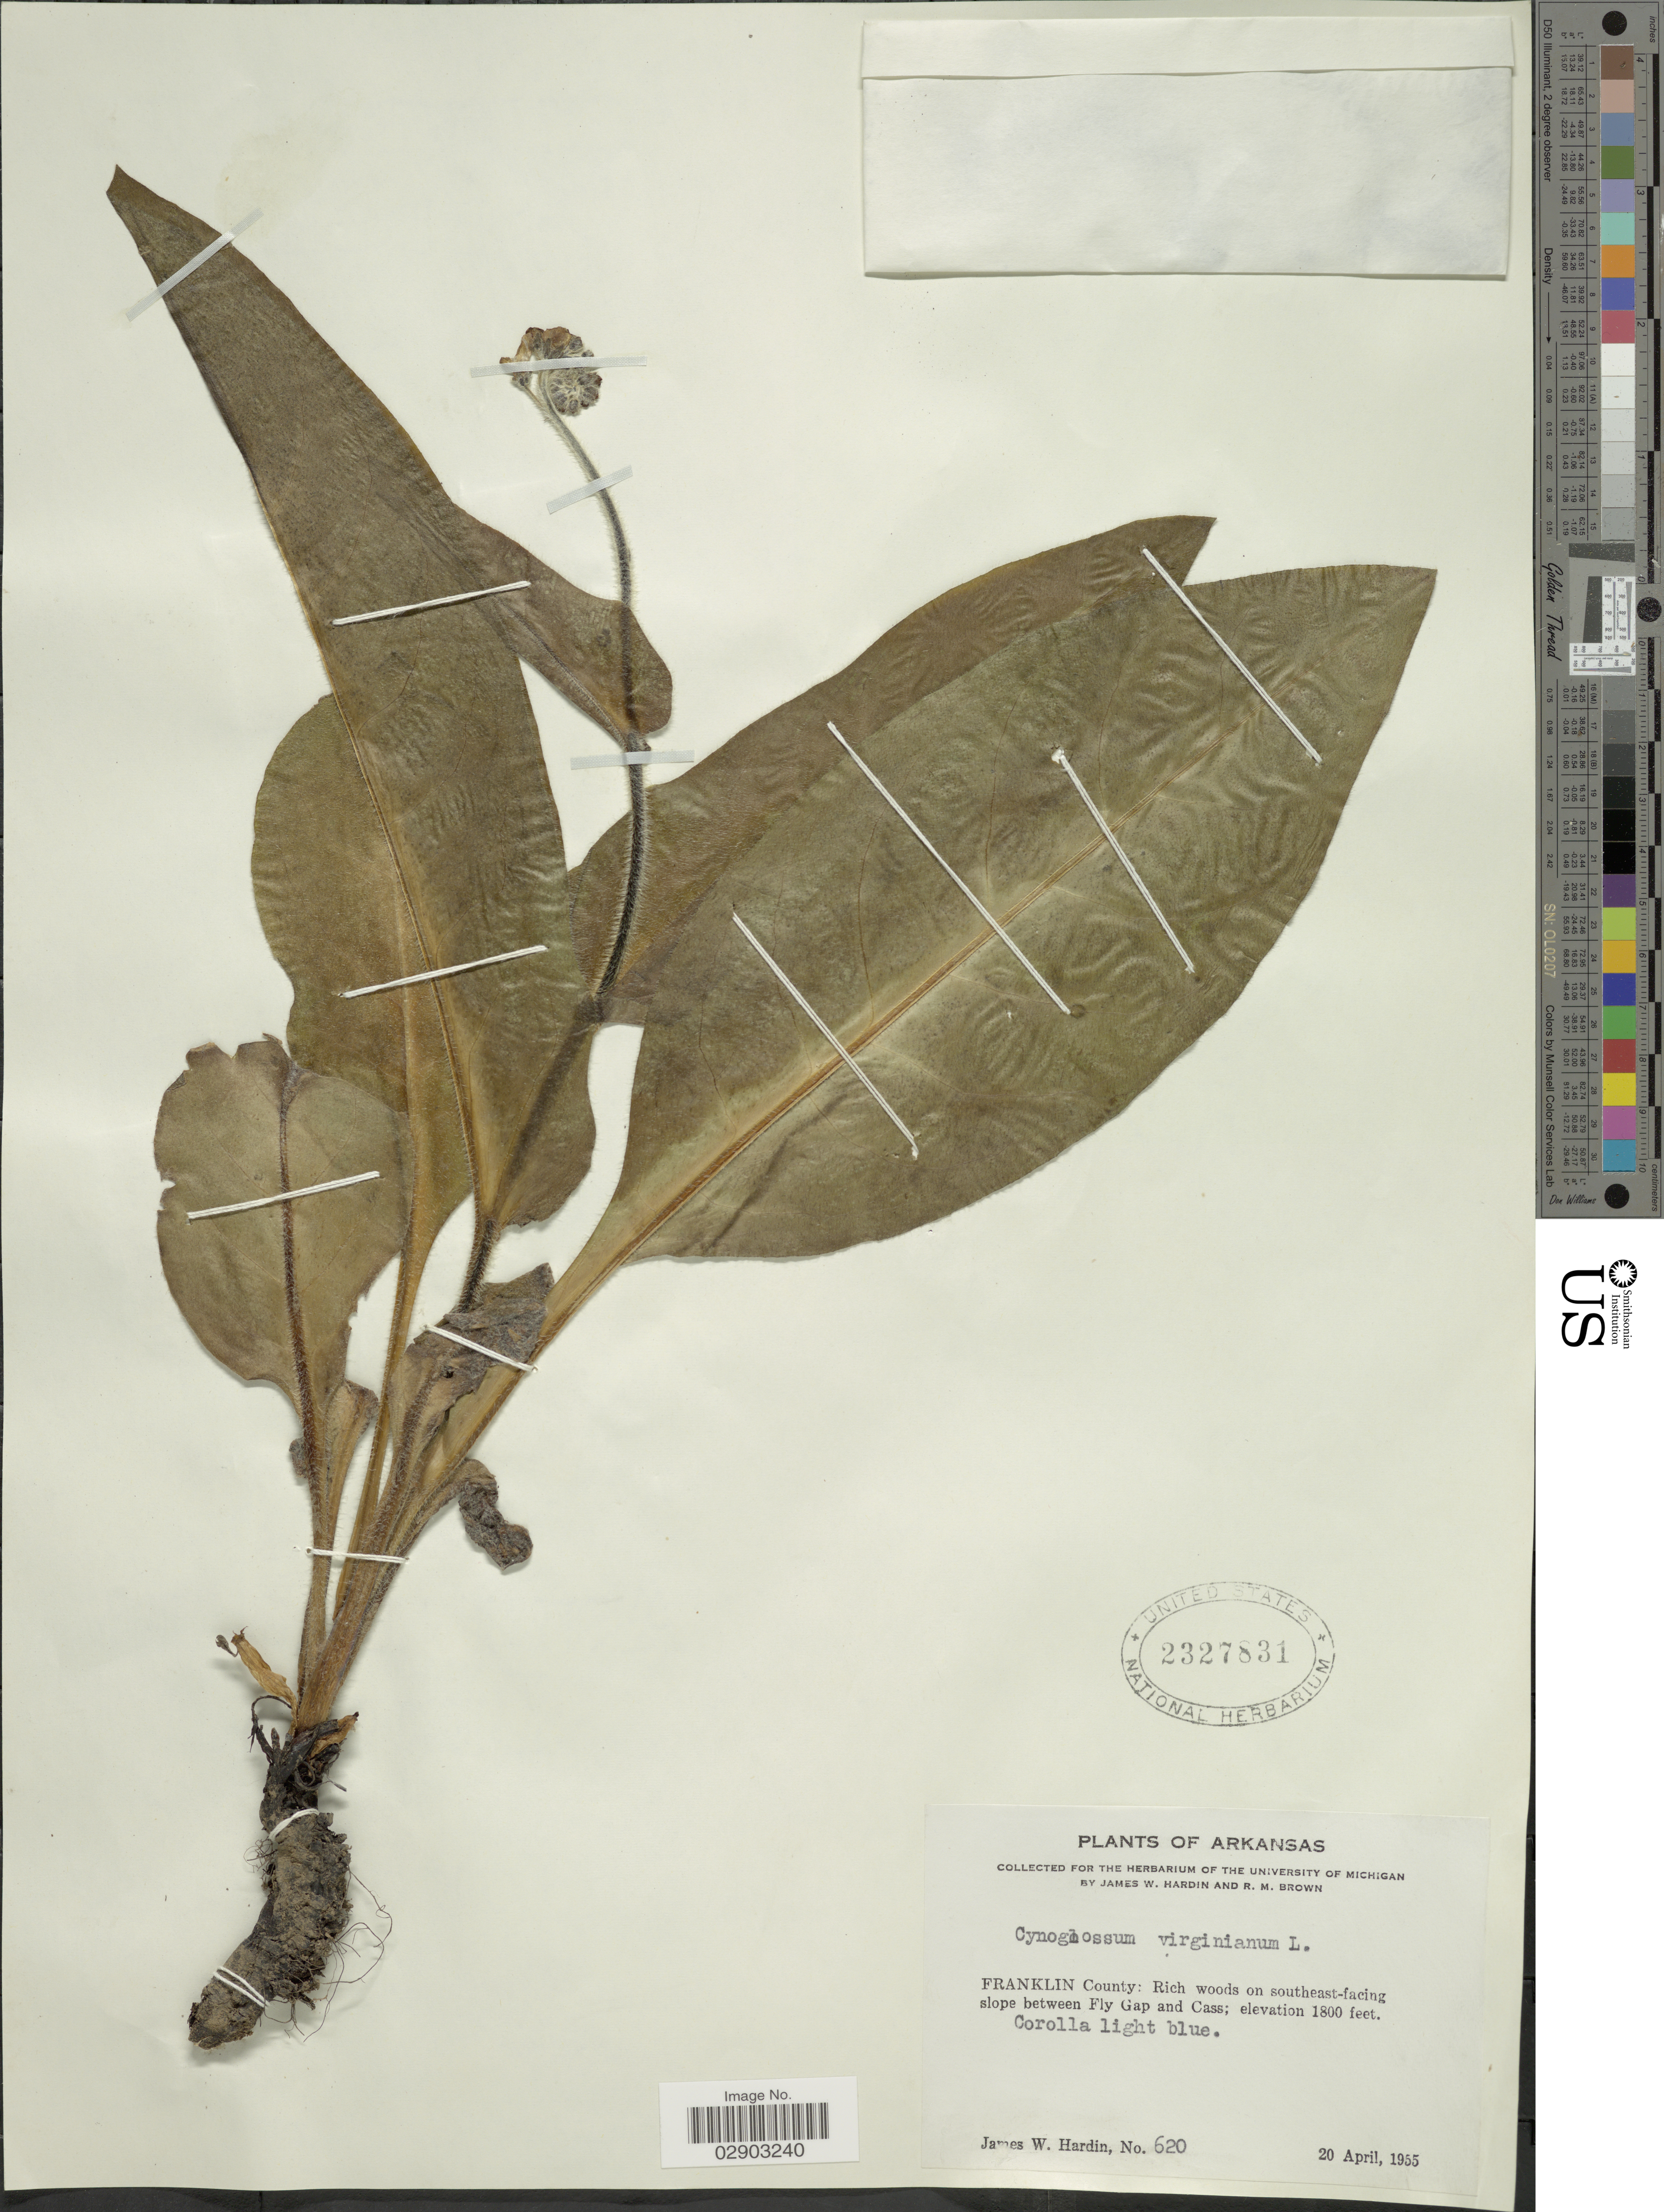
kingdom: Plantae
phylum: Tracheophyta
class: Magnoliopsida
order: Boraginales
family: Boraginaceae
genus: Cynoglossum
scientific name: Cynoglossum virginianum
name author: L.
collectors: J. W. Hardin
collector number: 620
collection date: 1955-04-20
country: United States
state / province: Arkansas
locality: Franklin County: Rich woods on southeast-facing slope between Fly Gap and Cass.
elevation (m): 549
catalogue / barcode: US 2327831